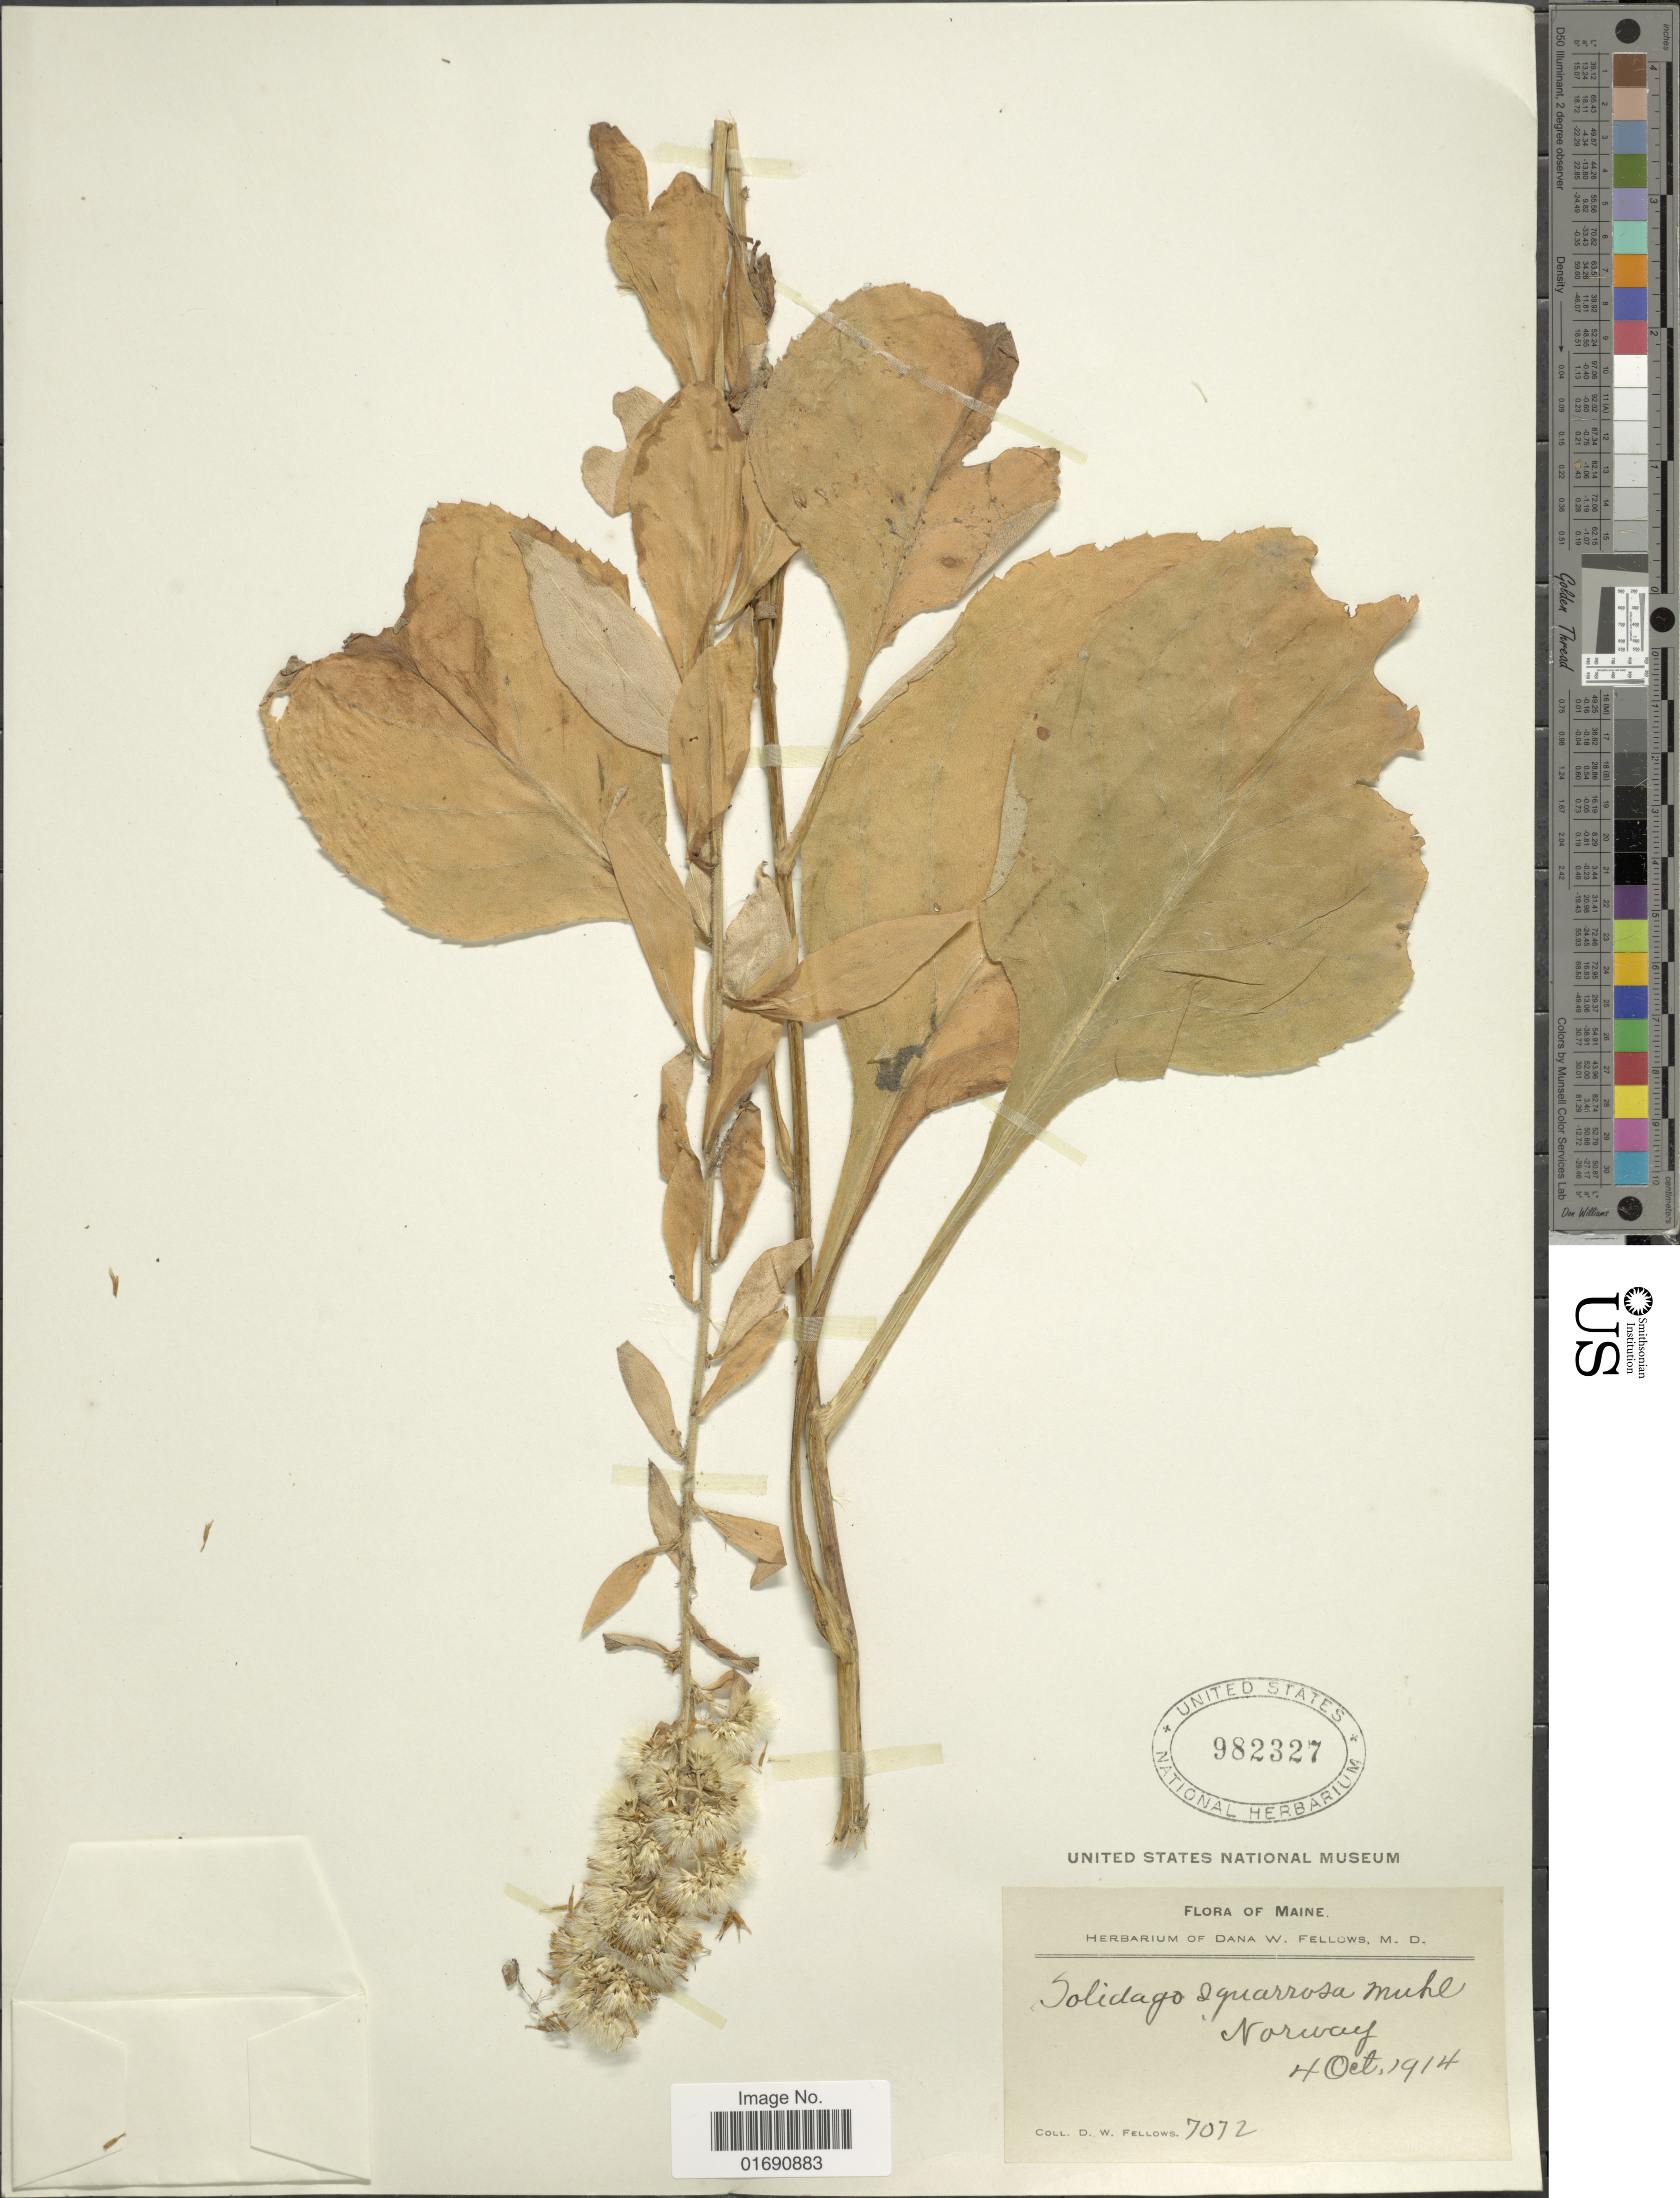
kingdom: Plantae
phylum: Tracheophyta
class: Magnoliopsida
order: Asterales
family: Asteraceae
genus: Solidago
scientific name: Solidago squarrosa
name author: Muhl.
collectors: D. W. Fellows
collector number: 7072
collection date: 1914-10-04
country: United States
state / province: Maine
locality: Norway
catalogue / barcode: US 982327